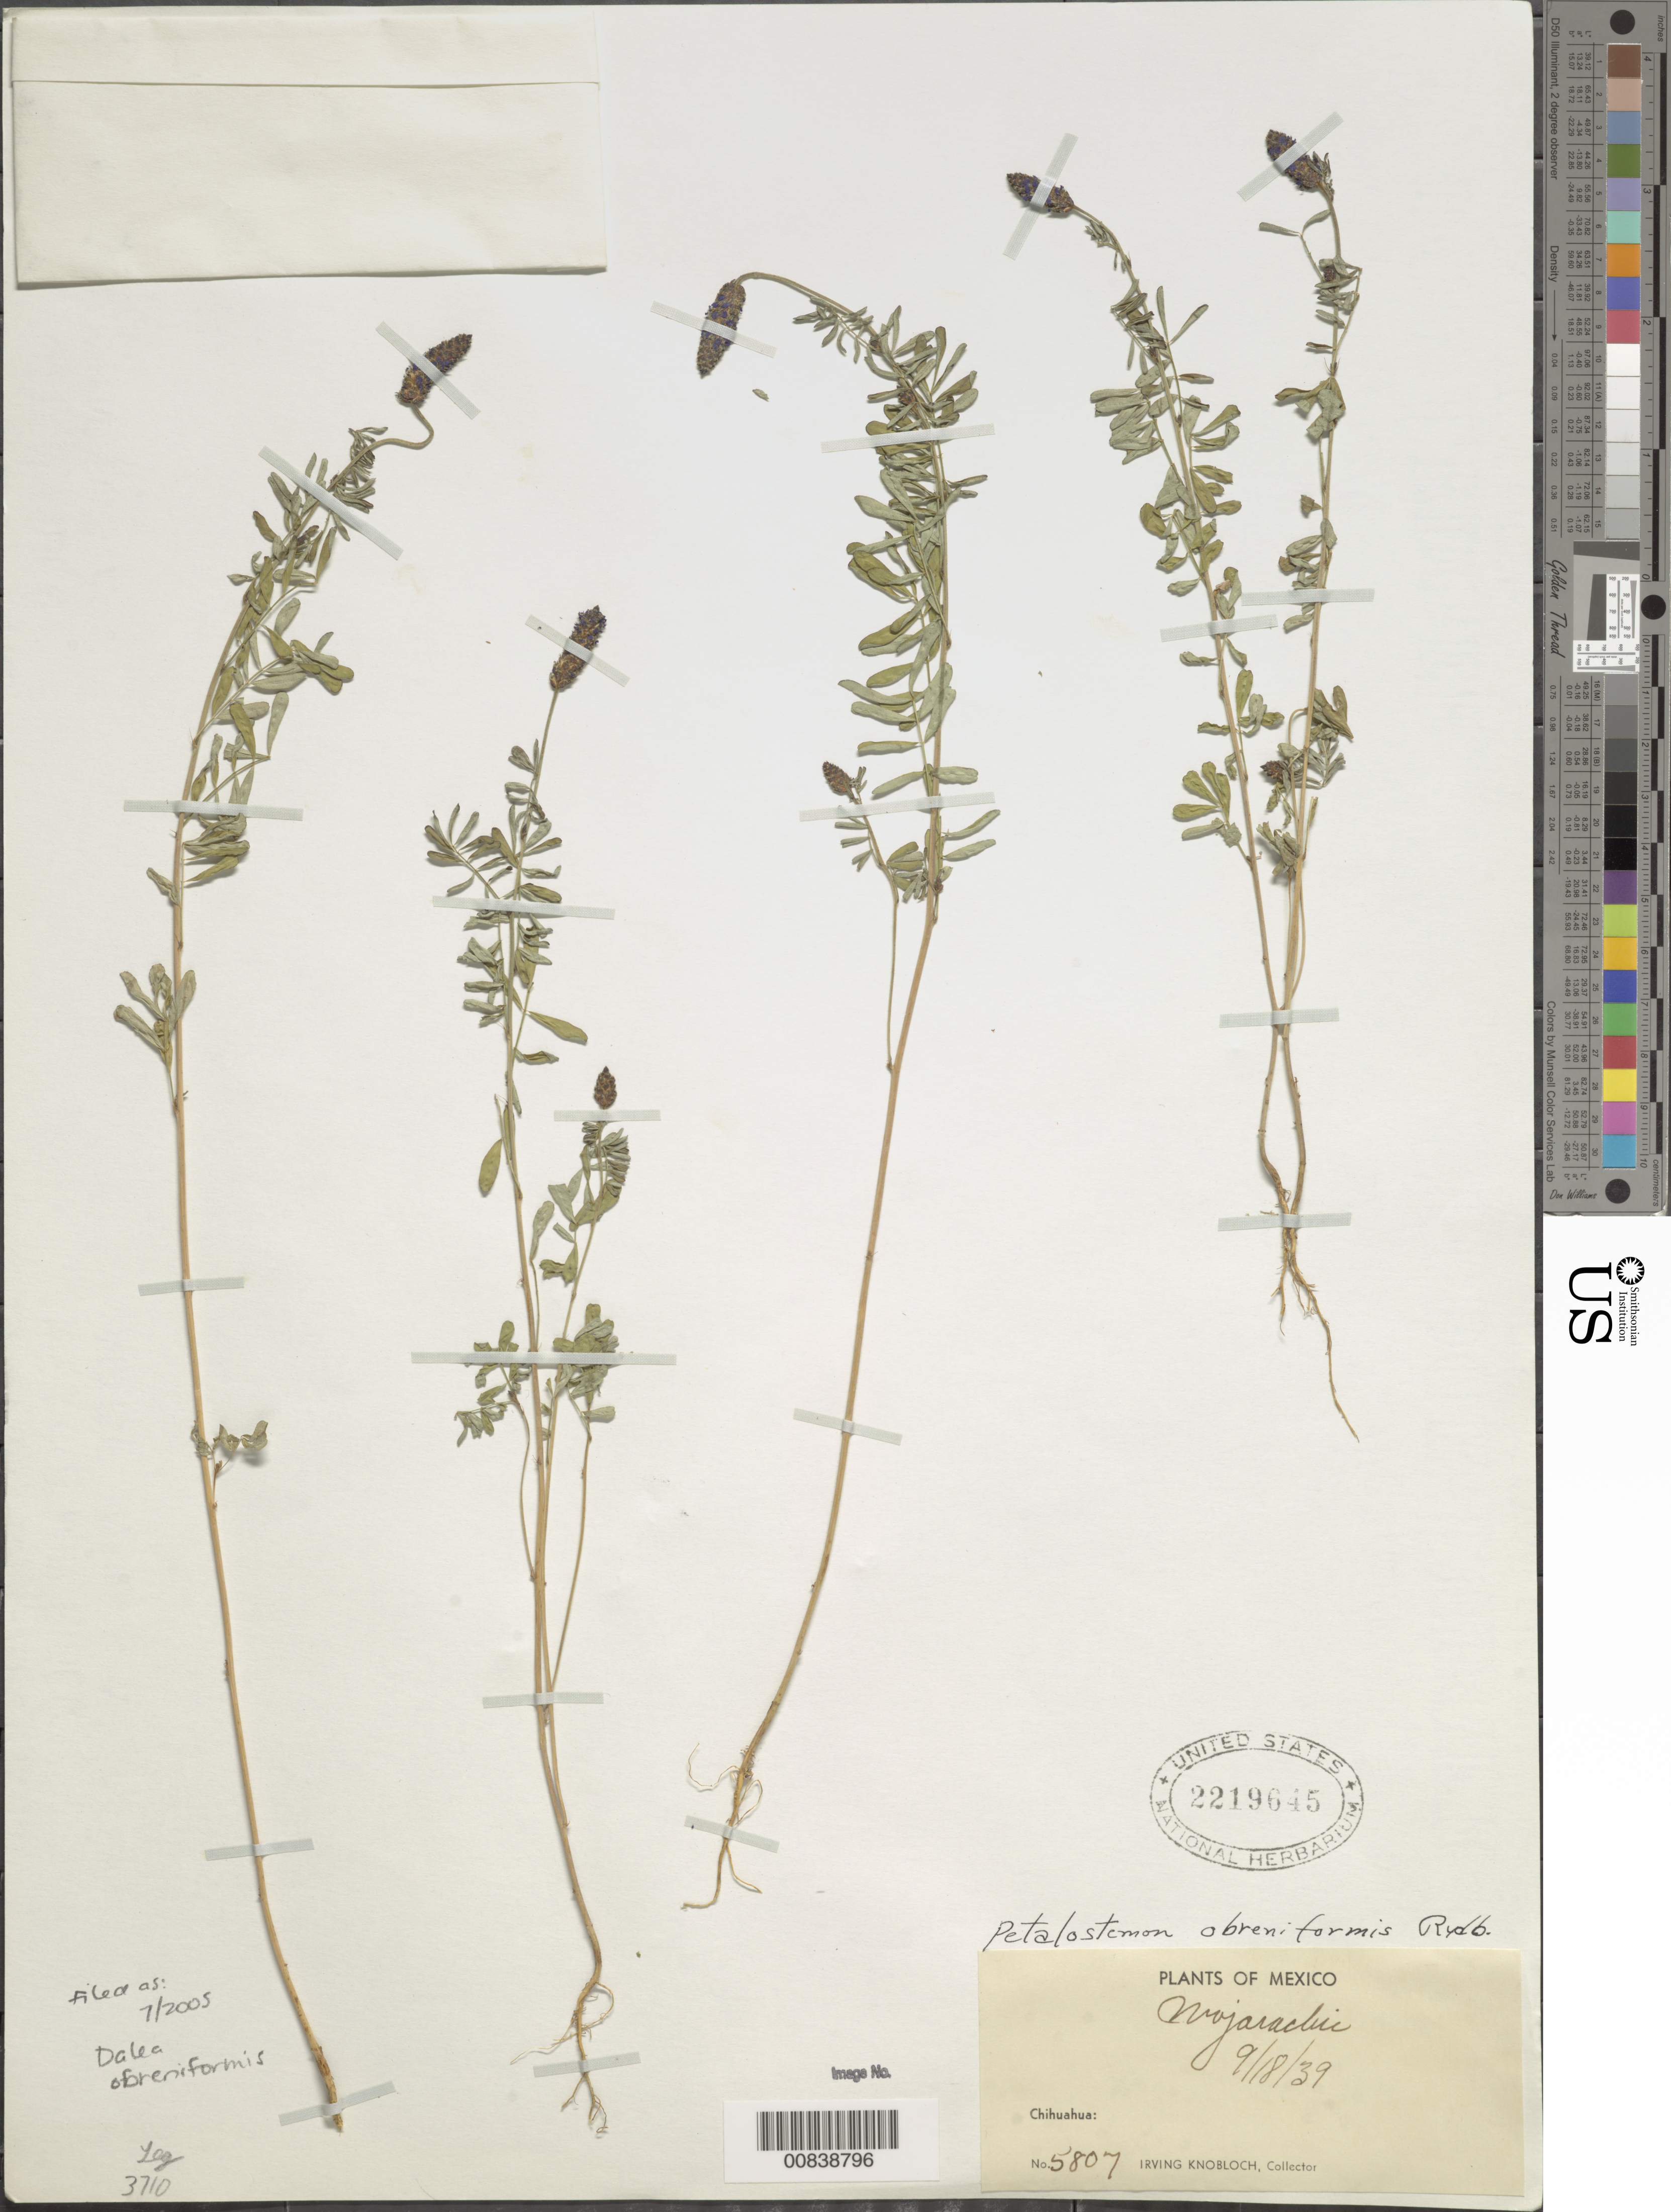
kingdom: Plantae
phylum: Tracheophyta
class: Magnoliopsida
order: Fabales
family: Fabaceae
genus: Dalea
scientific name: Dalea obreniformis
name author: (Rydb.) Barneby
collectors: I. W. Knobloch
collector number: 5807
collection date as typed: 18 Sep 1939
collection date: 1939-09-18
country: Mexico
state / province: Chihuahua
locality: Mojarachic, Chihuahua.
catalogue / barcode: US 2219645